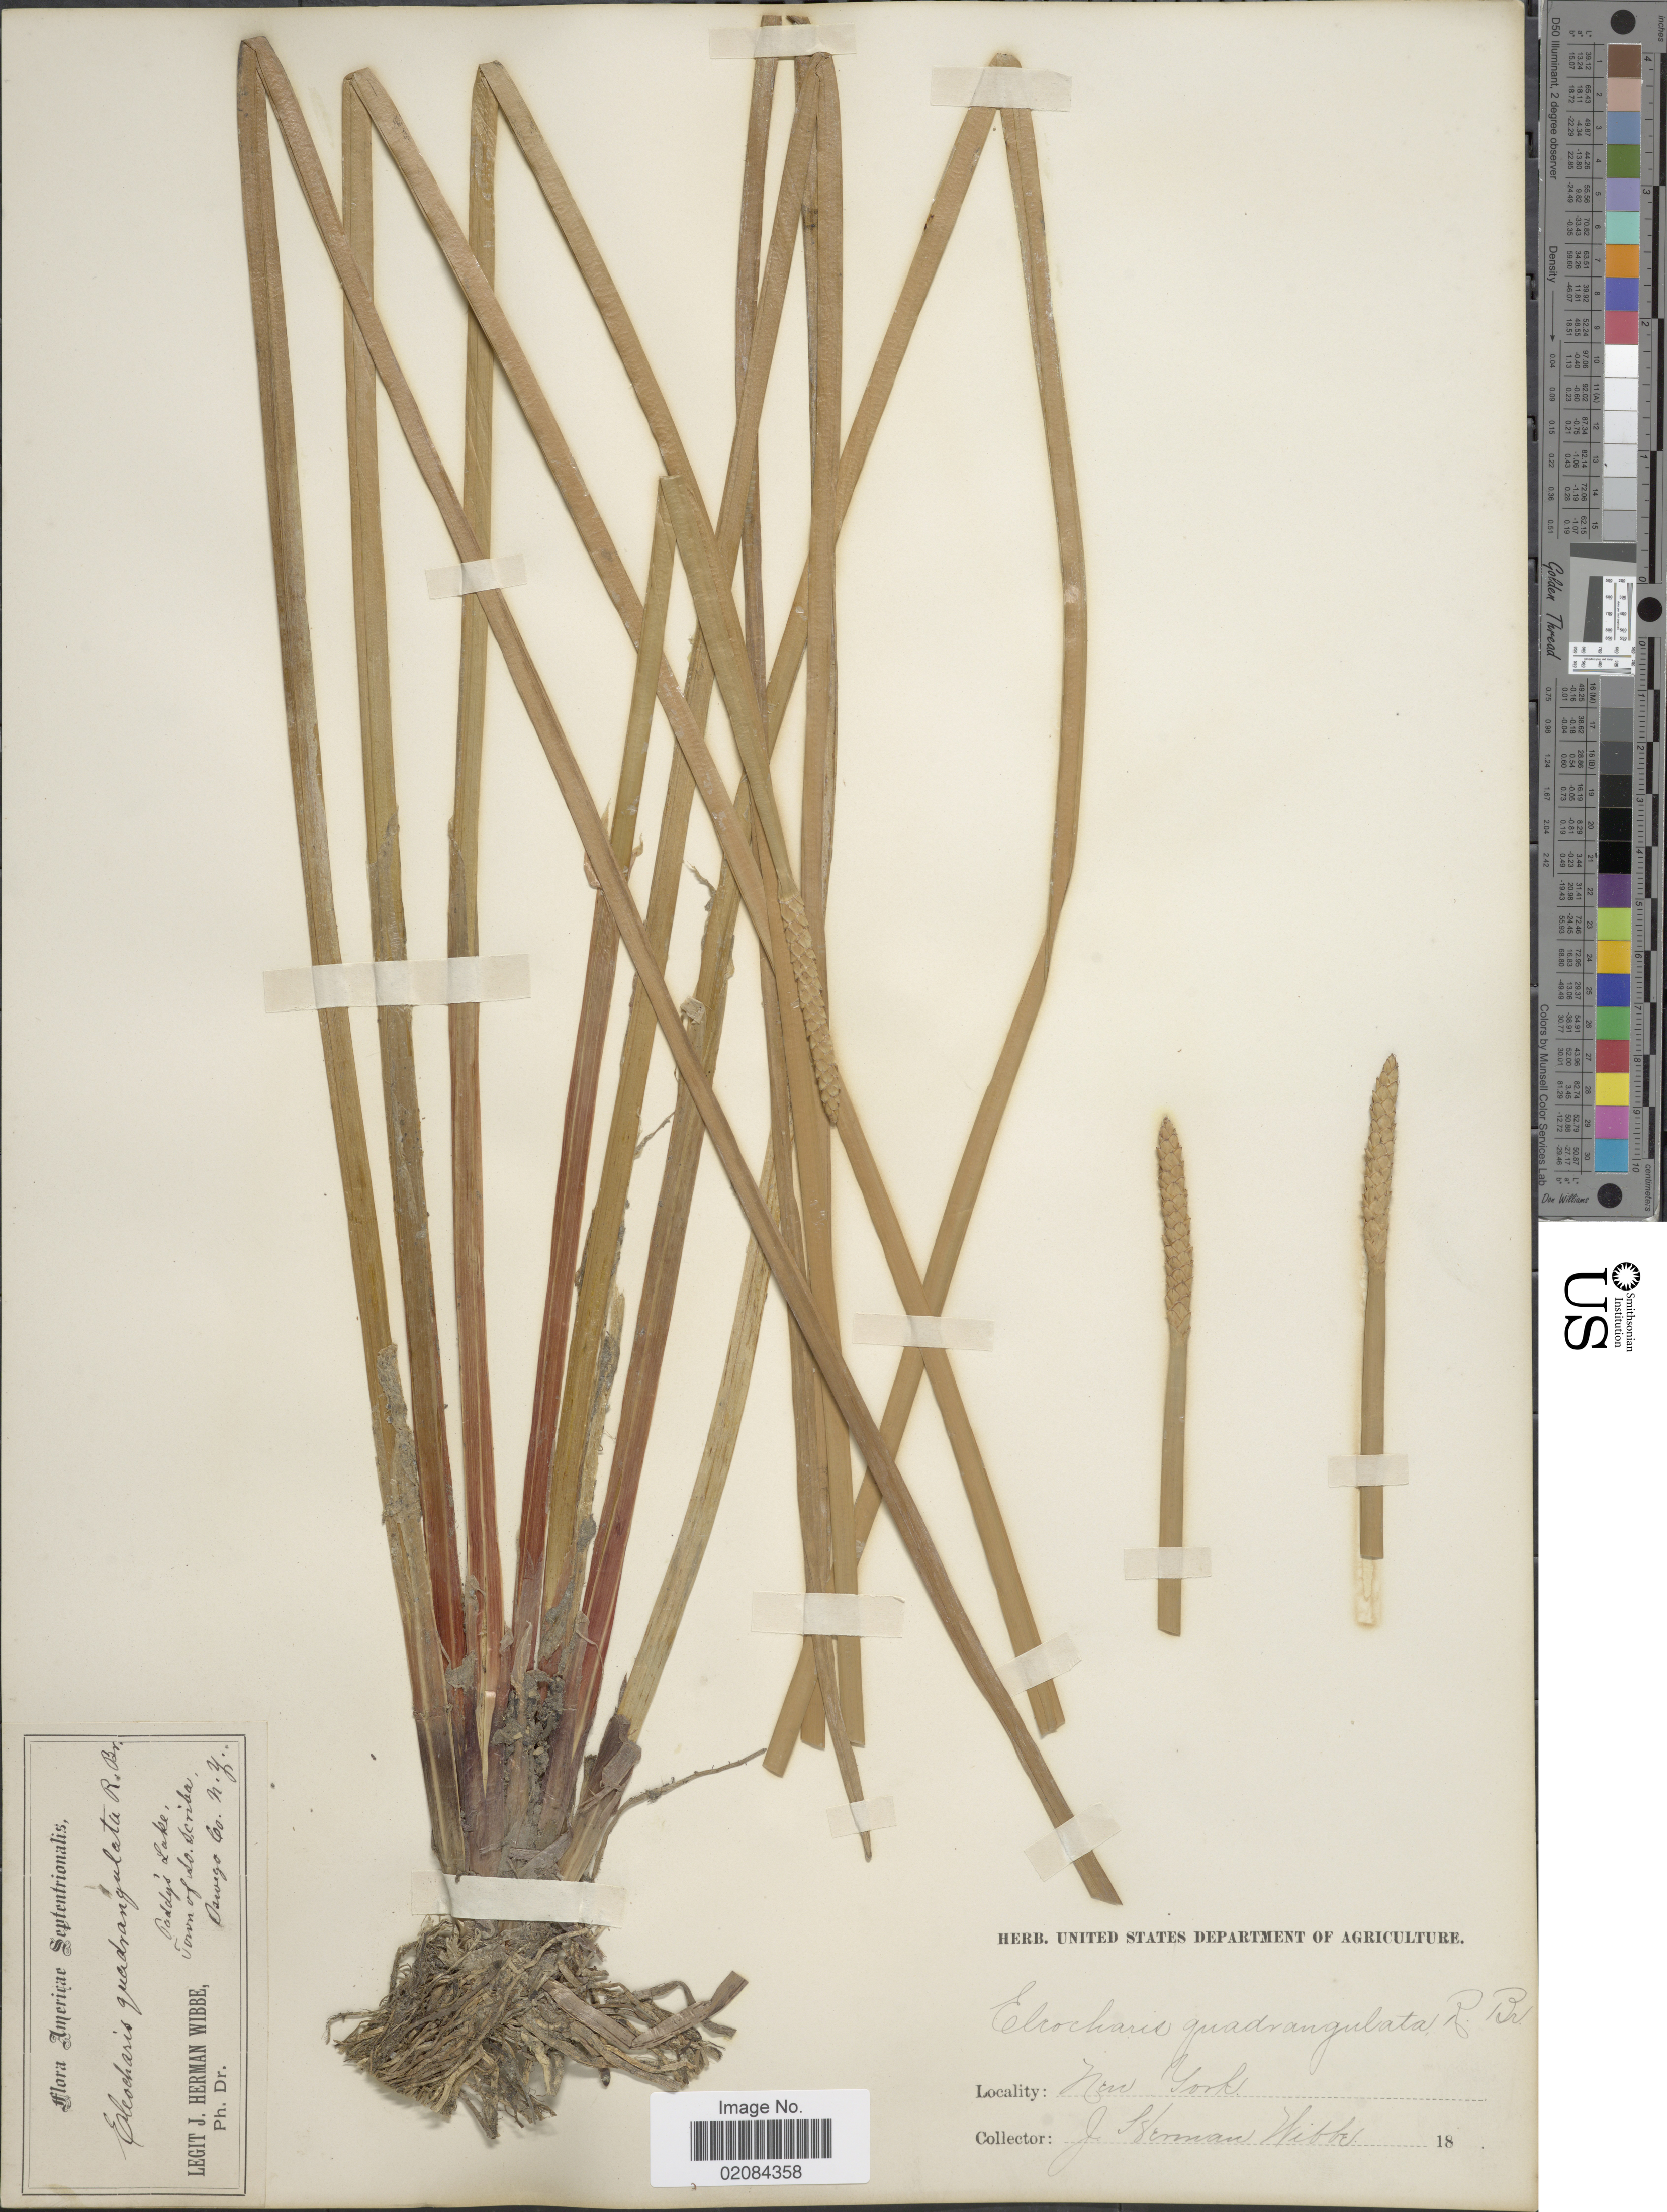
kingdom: Plantae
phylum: Tracheophyta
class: Liliopsida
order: Poales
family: Cyperaceae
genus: Eleocharis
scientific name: Eleocharis quadrangulata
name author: (Michx.) Roem. & Schult.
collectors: J. Wibbe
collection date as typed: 18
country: United States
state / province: New York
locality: Paddy's Lake, Town of So. Scriba, Oswego Co.